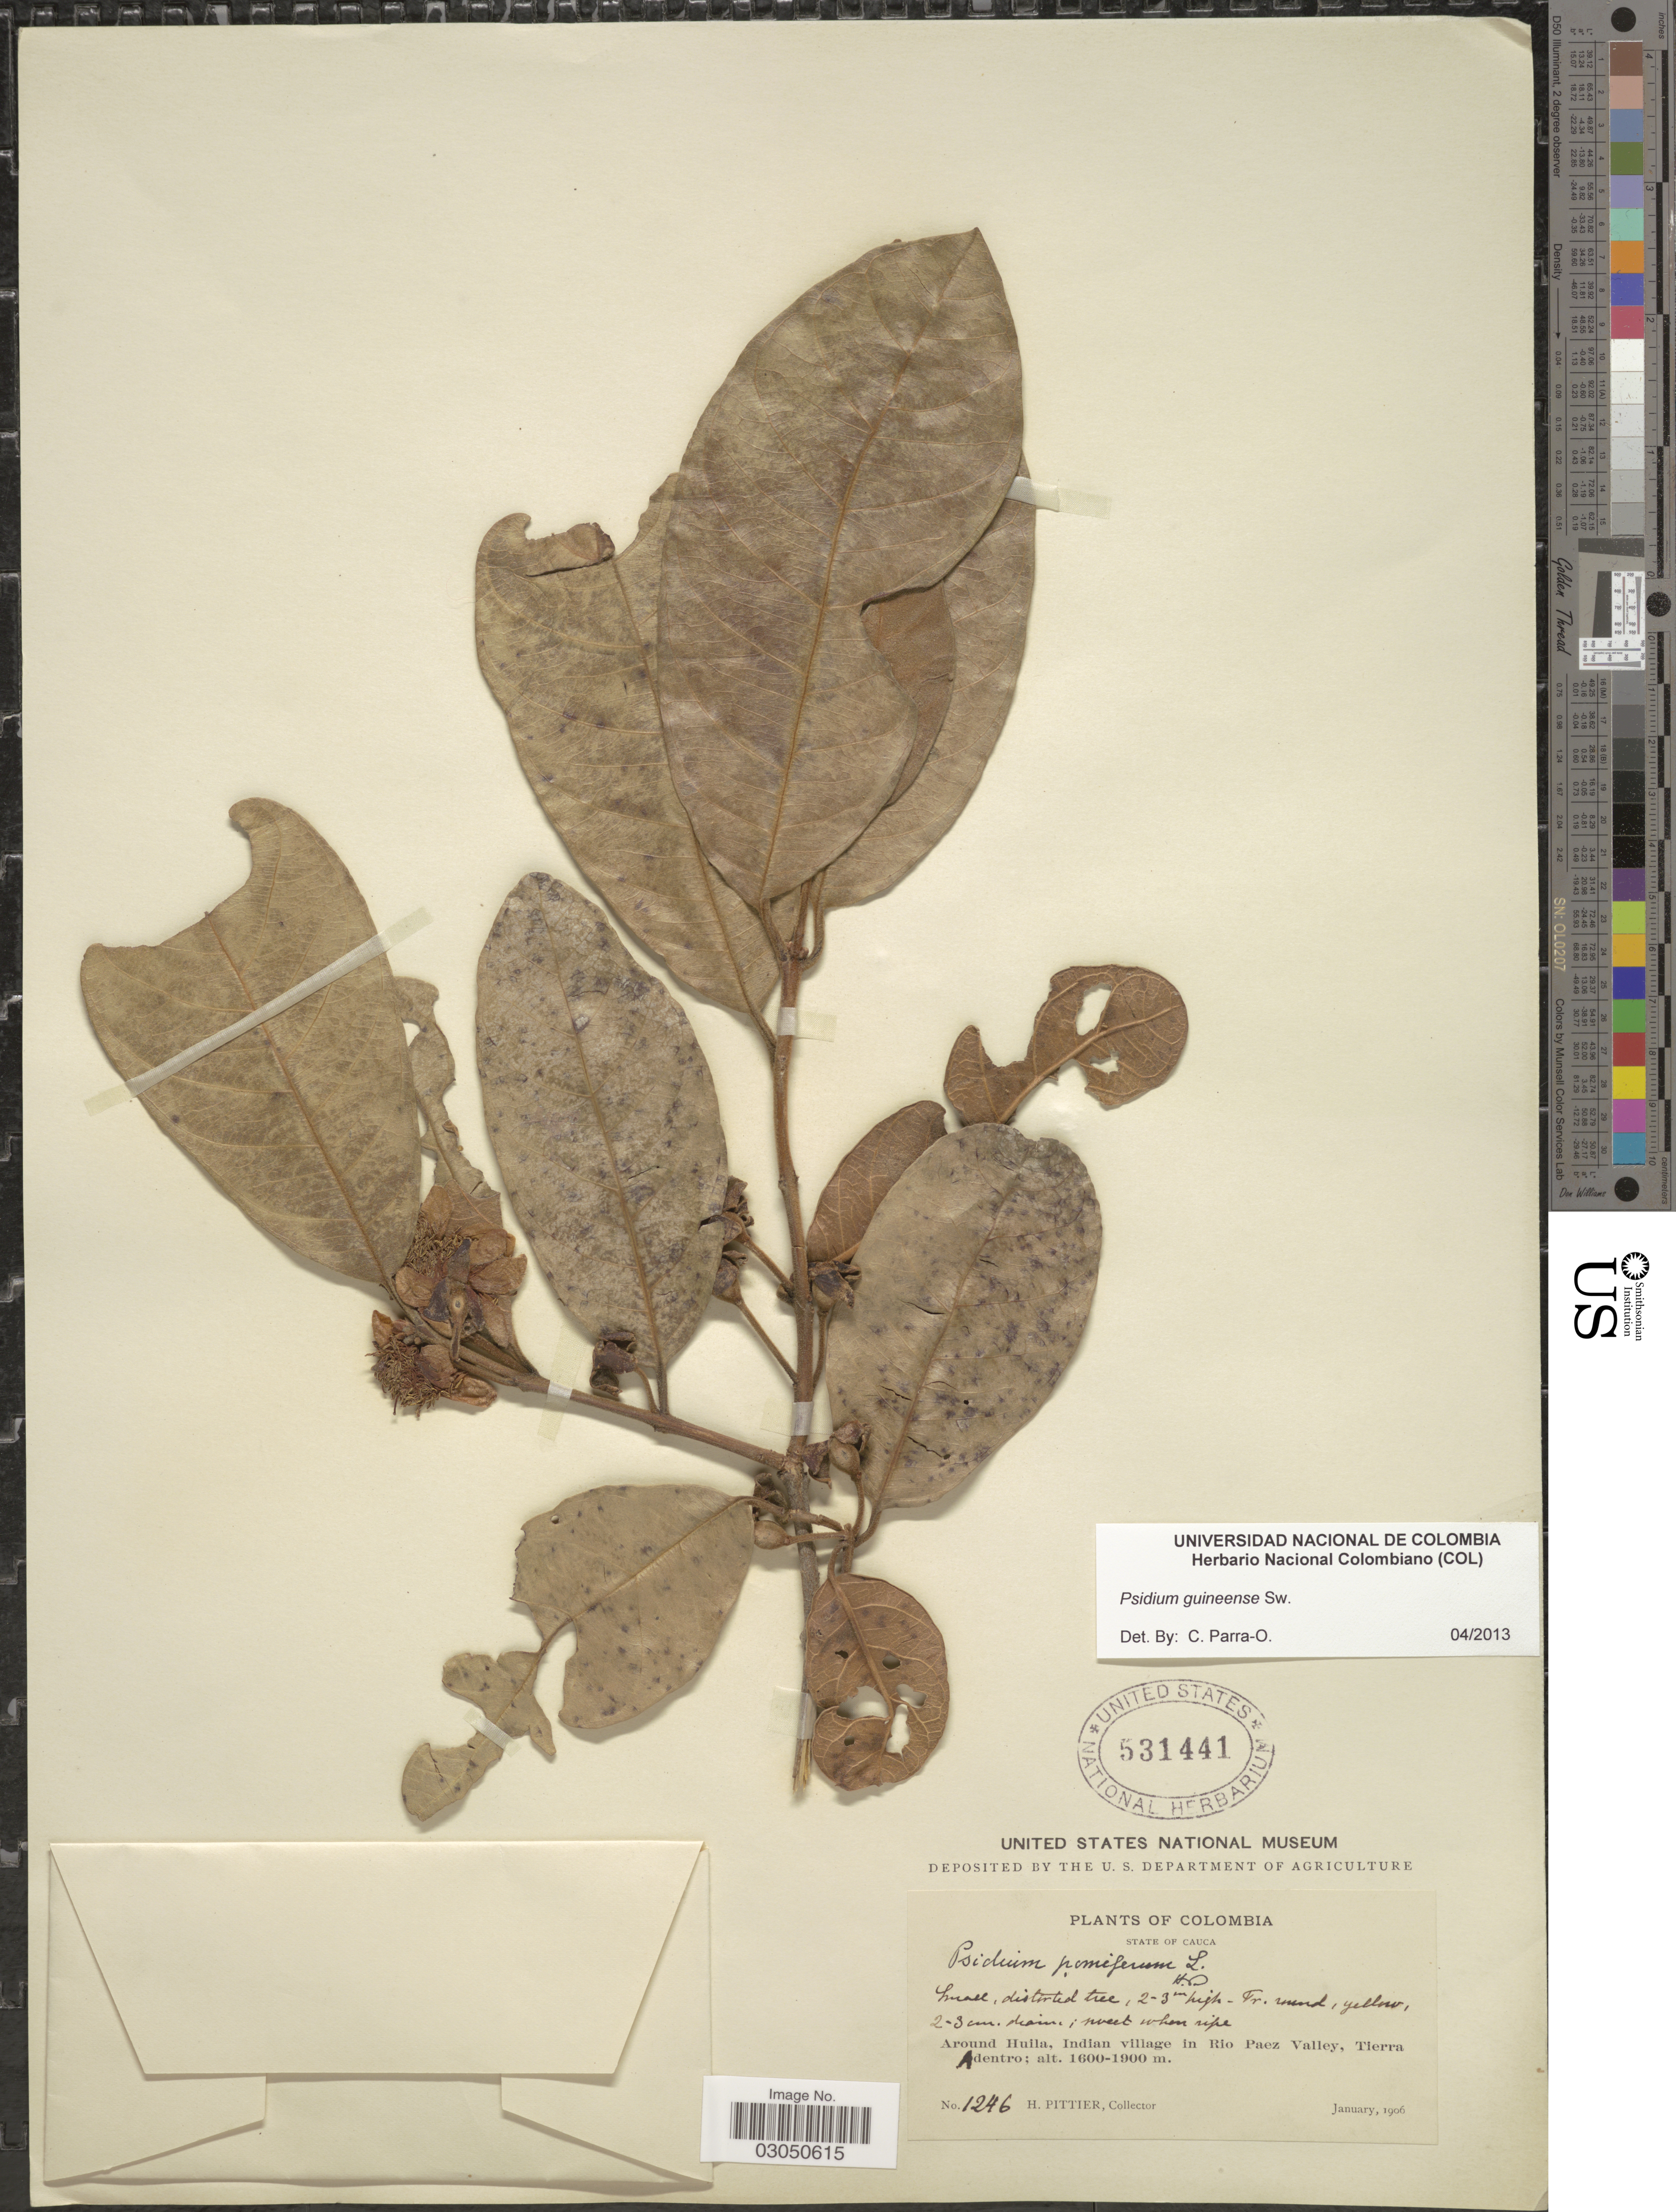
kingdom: Plantae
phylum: Tracheophyta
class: Magnoliopsida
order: Myrtales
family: Myrtaceae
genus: Psidium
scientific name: Psidium guineense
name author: Sw.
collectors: H. F. Pittier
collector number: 1246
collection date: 1906-01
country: Colombia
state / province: Cauca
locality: State of Cauca. Around Huila, Indian village in Rio Paez Valley, Tierra Adentro.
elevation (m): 1600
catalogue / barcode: US 531441